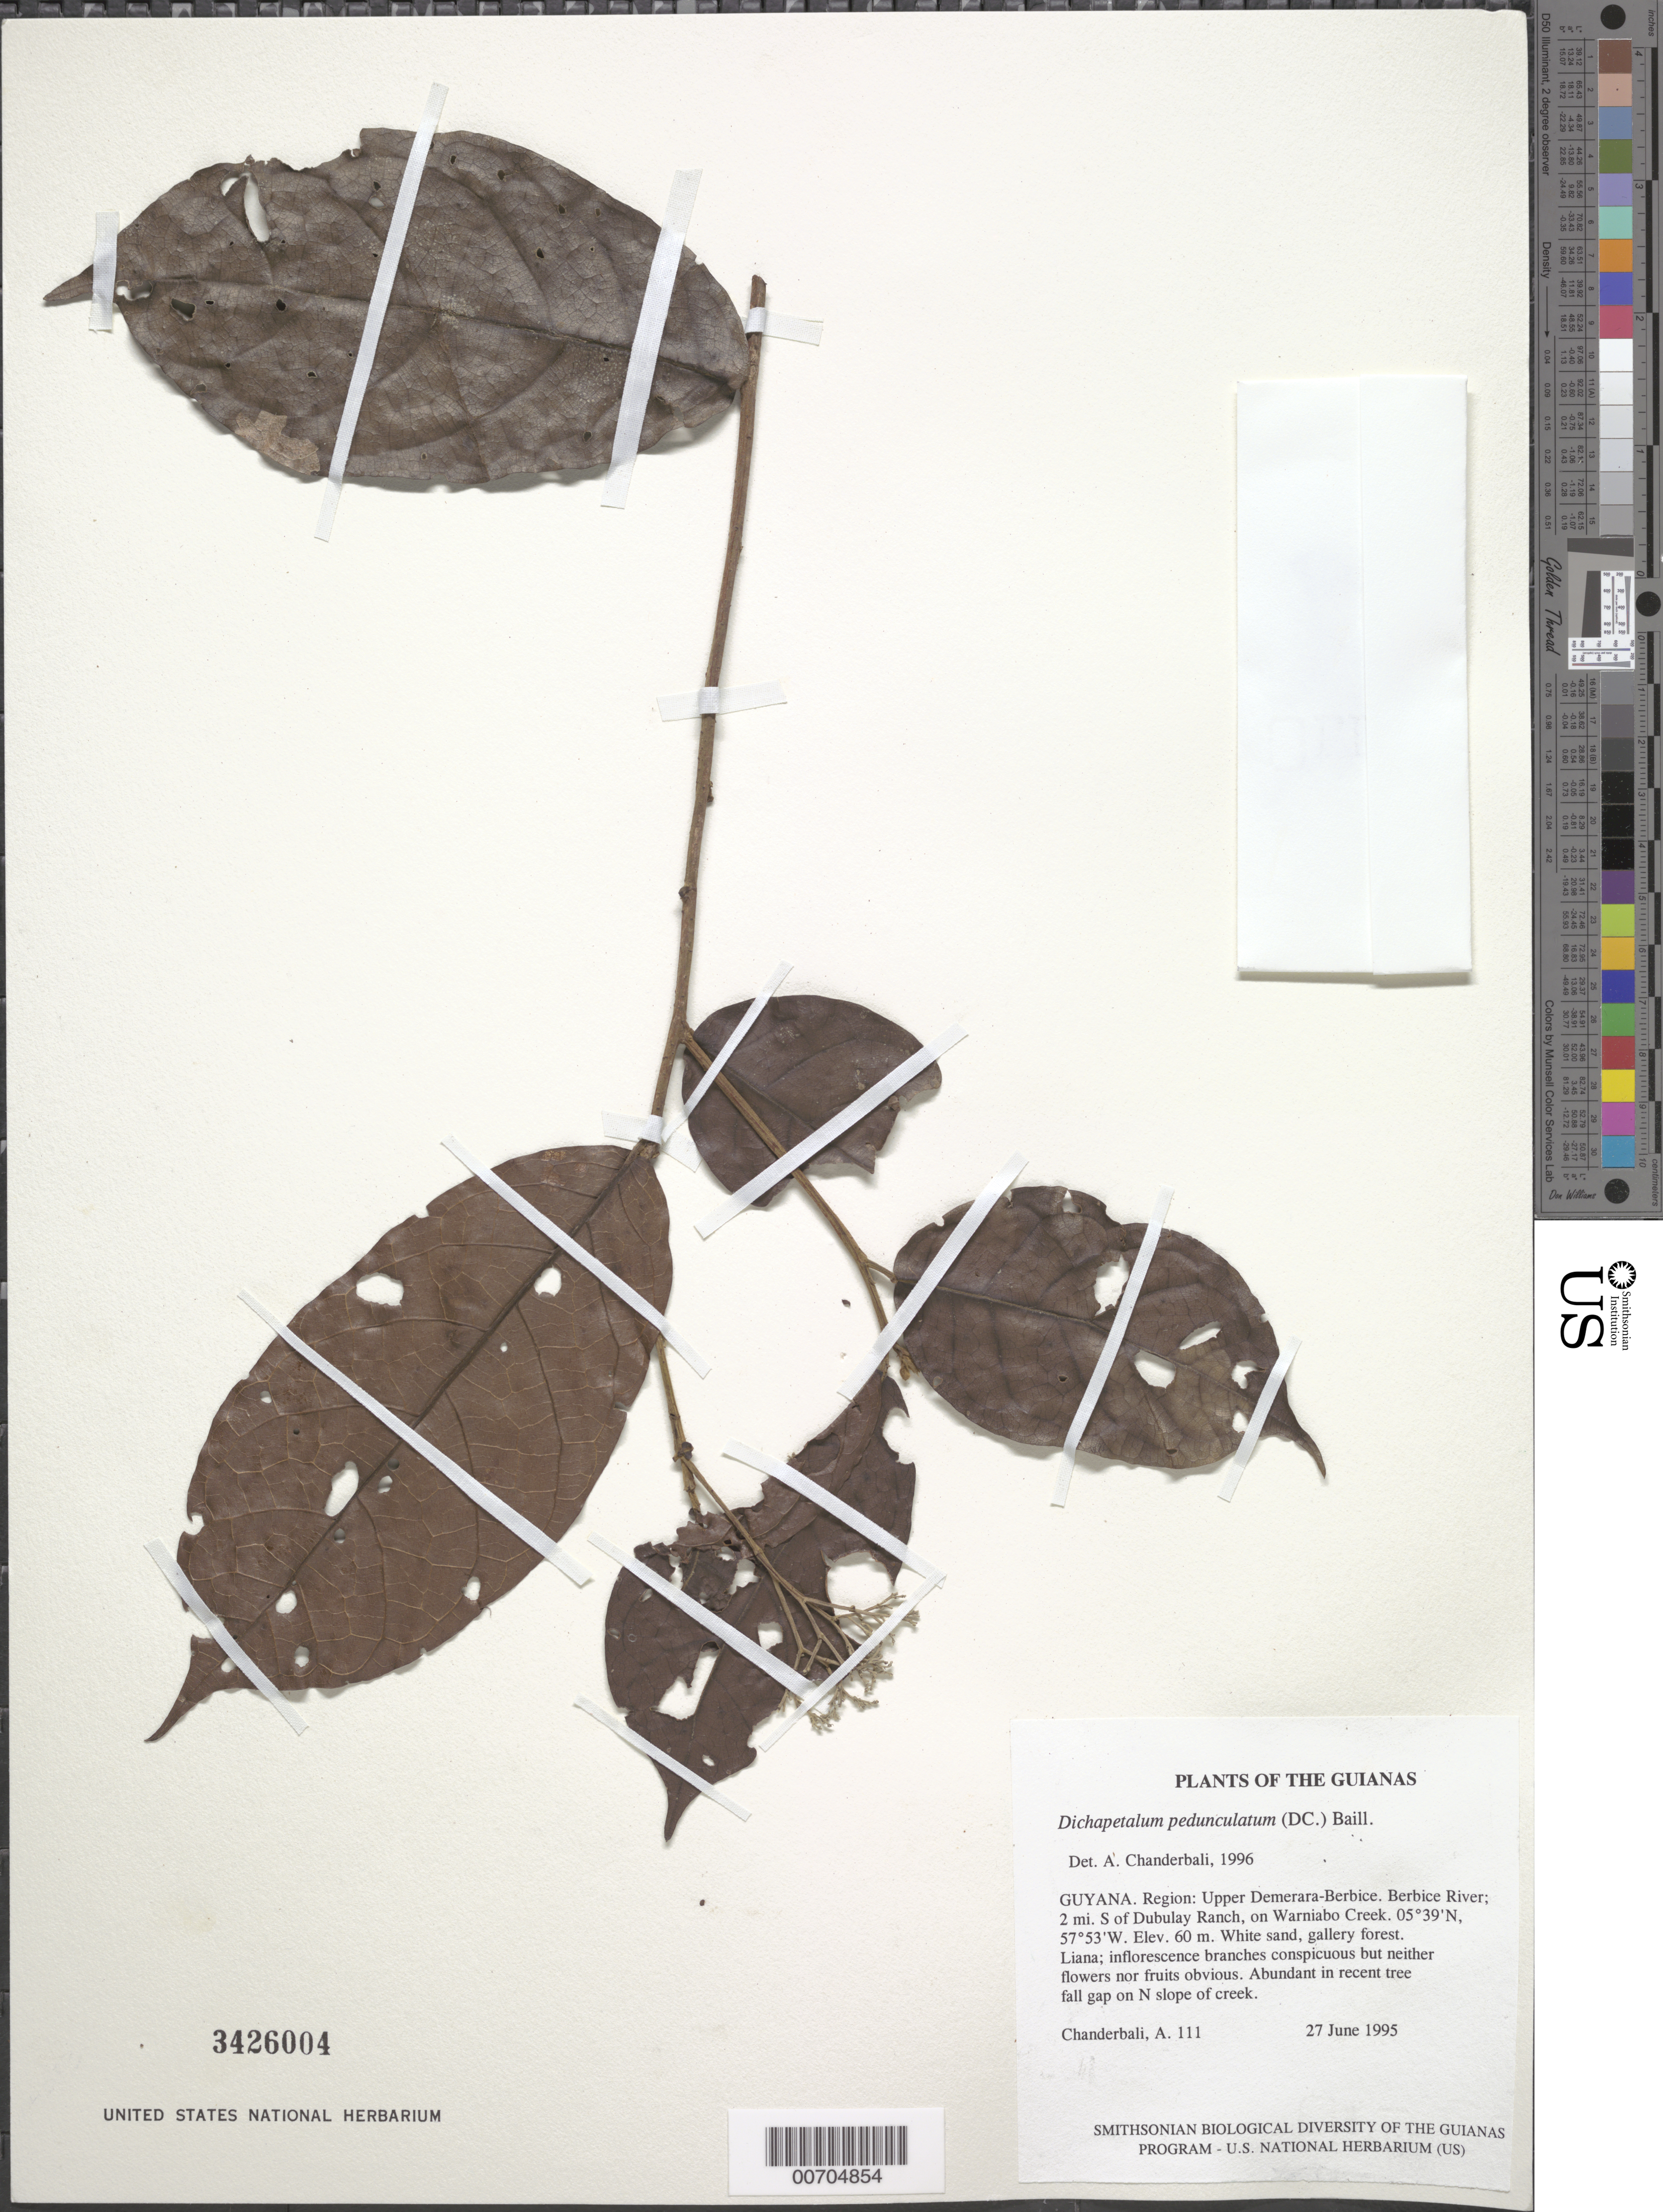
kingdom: Plantae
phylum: Tracheophyta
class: Magnoliopsida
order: Malpighiales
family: Dichapetalaceae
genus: Dichapetalum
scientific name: Dichapetalum pedunculatum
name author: (DC.) Baill.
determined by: Chanderbali, Andre Shashi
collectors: A. S. Chanderbali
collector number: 111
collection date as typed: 27 June 1995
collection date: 1995-06-27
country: Guyana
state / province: U. Demerara-Berbice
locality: Berbice River; 2 mi. S of Dubulay Ranch, on Warniabo Creek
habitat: White sand, gallery forest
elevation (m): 60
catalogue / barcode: US 3426004